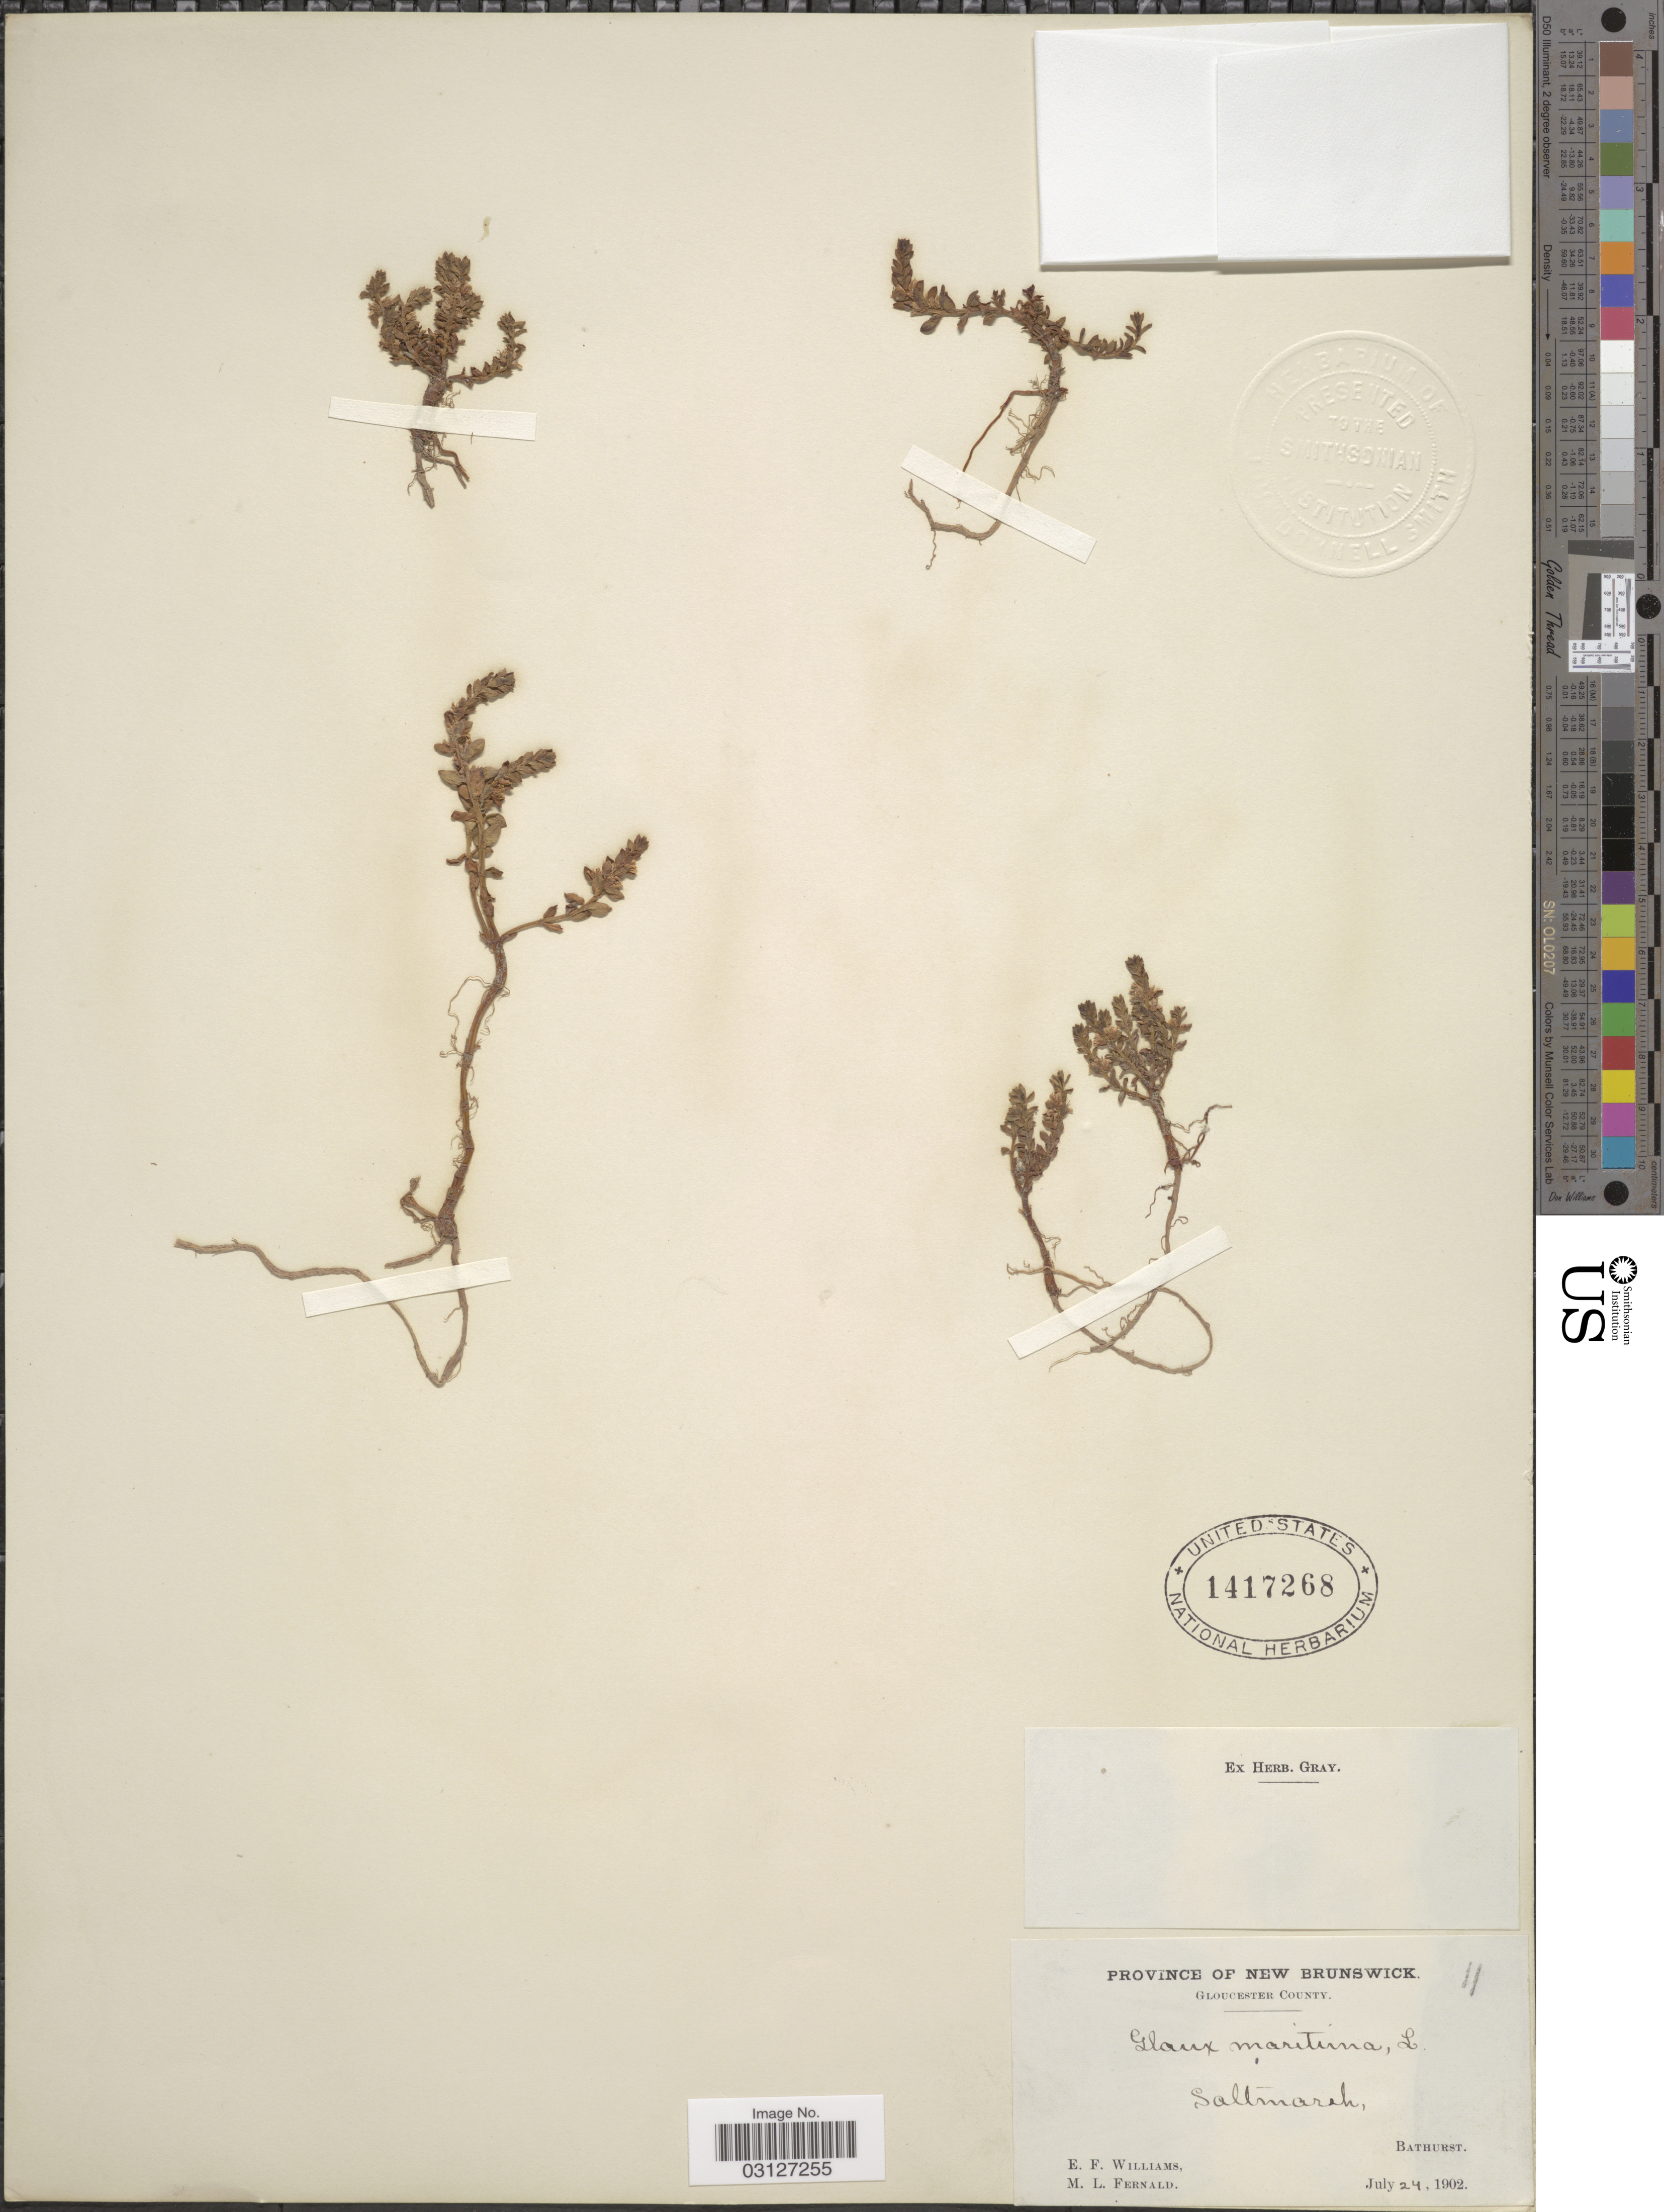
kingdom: Plantae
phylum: Tracheophyta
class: Magnoliopsida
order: Ericales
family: Primulaceae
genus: Glaux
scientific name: Glaux maritima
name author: L.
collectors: E. Williams & M. L. Fernald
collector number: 11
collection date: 1902-07-24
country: Canada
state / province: New Brunswick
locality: Gloucester County. Saltmarsh, Bathurst.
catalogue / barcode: US 1417268